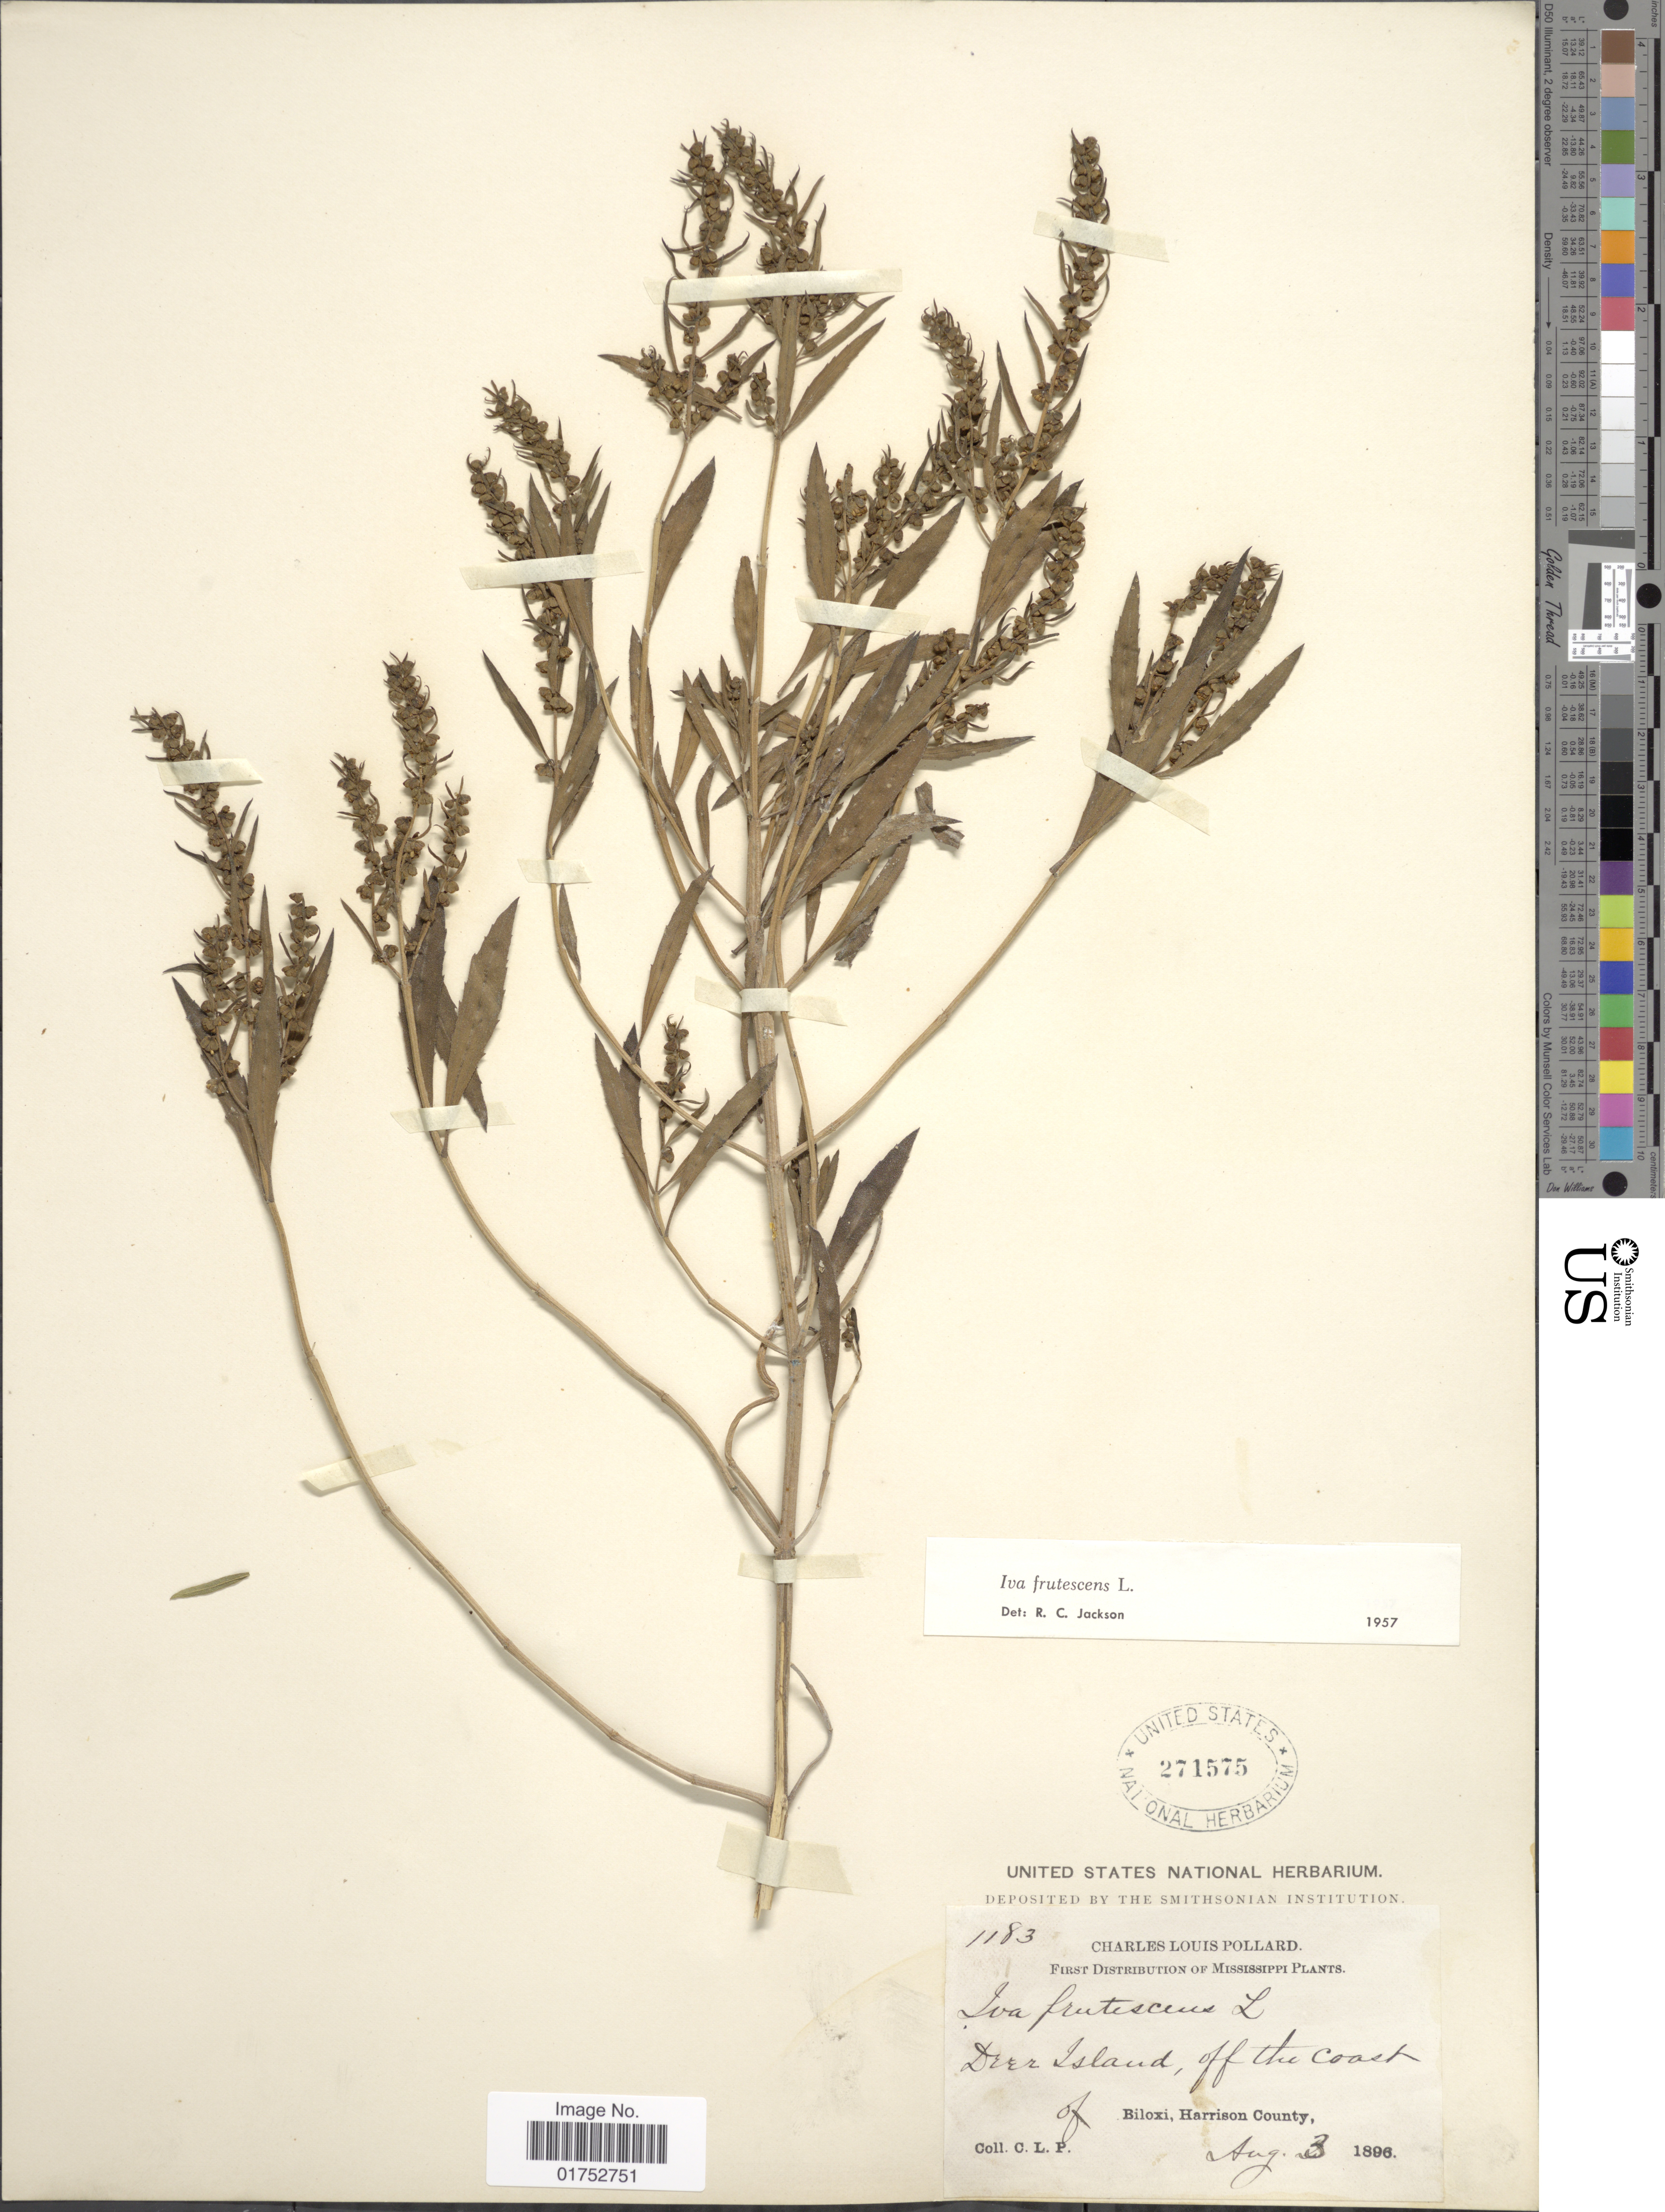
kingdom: Plantae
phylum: Tracheophyta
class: Magnoliopsida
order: Asterales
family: Asteraceae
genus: Iva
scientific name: Iva frutescens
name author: L.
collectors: C. L. Pollard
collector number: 1183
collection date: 1896-08-03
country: United States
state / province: Mississippi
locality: Deer Island, off the coast of Biloxi, Harrison County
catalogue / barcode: US 27157